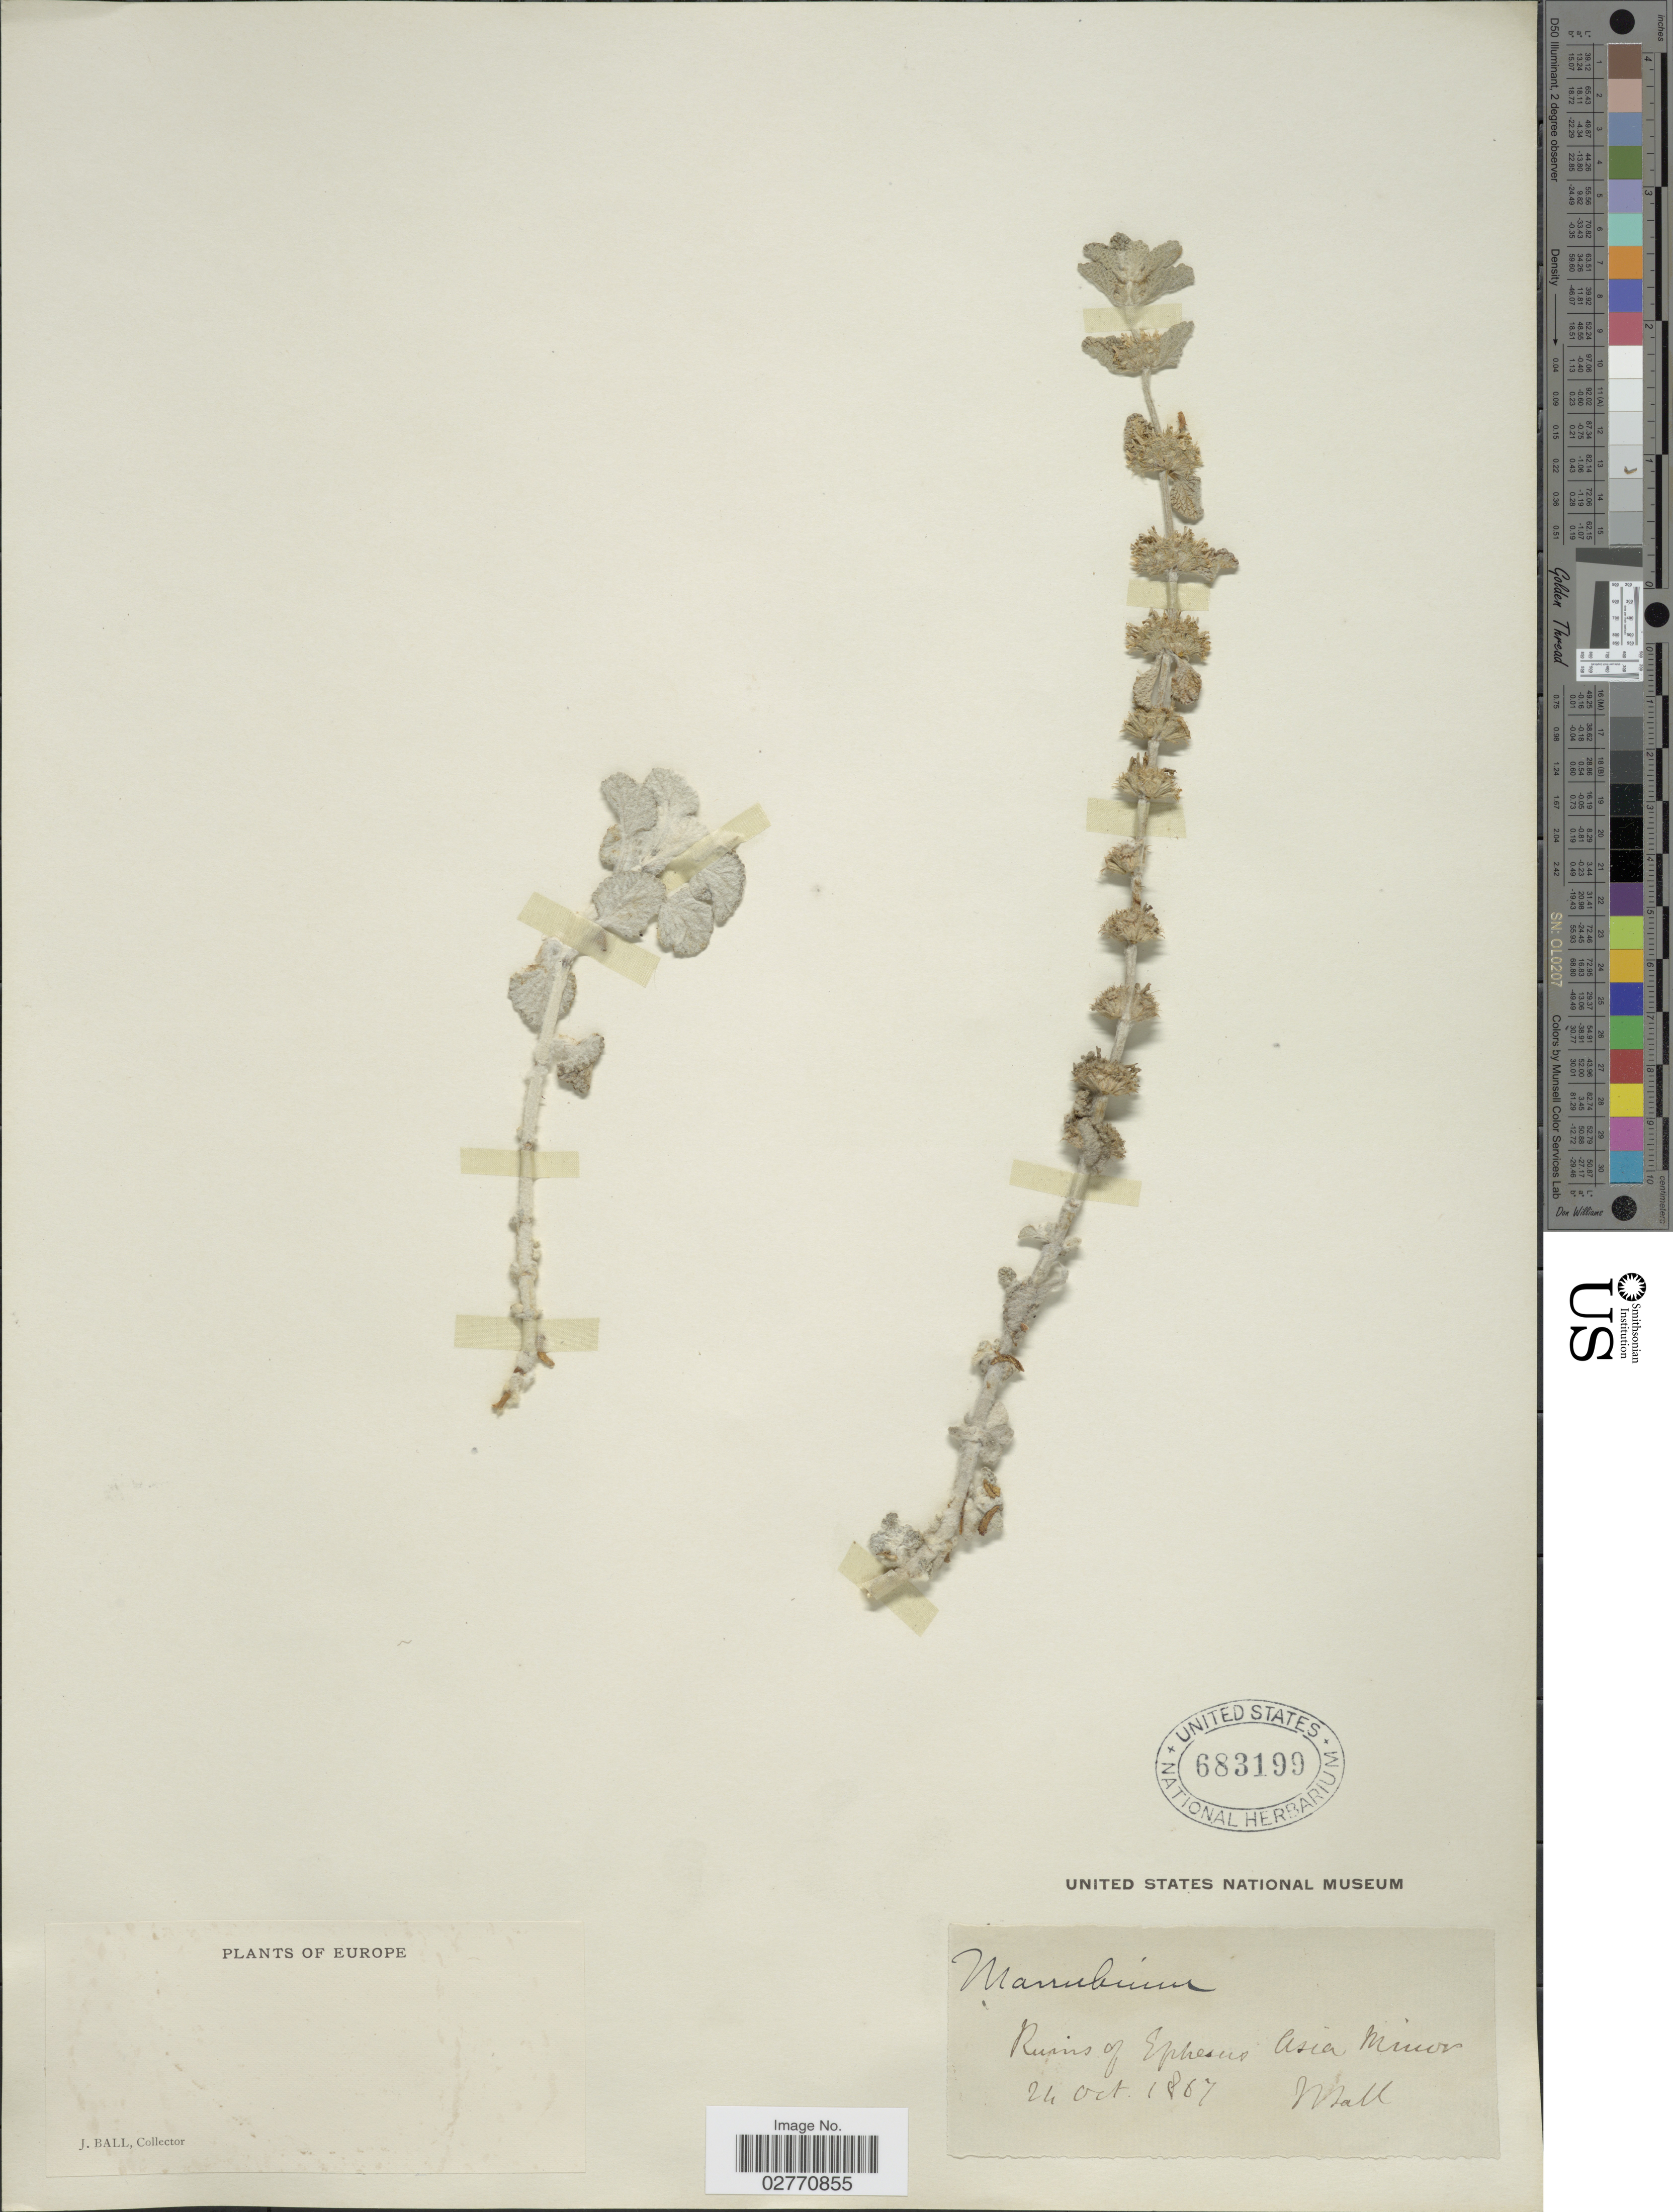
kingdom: Plantae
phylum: Tracheophyta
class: Magnoliopsida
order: Lamiales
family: Lamiaceae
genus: Marrubium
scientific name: Marrubium sp.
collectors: J. Ball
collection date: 1867-10-24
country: Turkey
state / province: Izmir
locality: Ruins of Ephesus Asia Minor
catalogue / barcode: US 683199